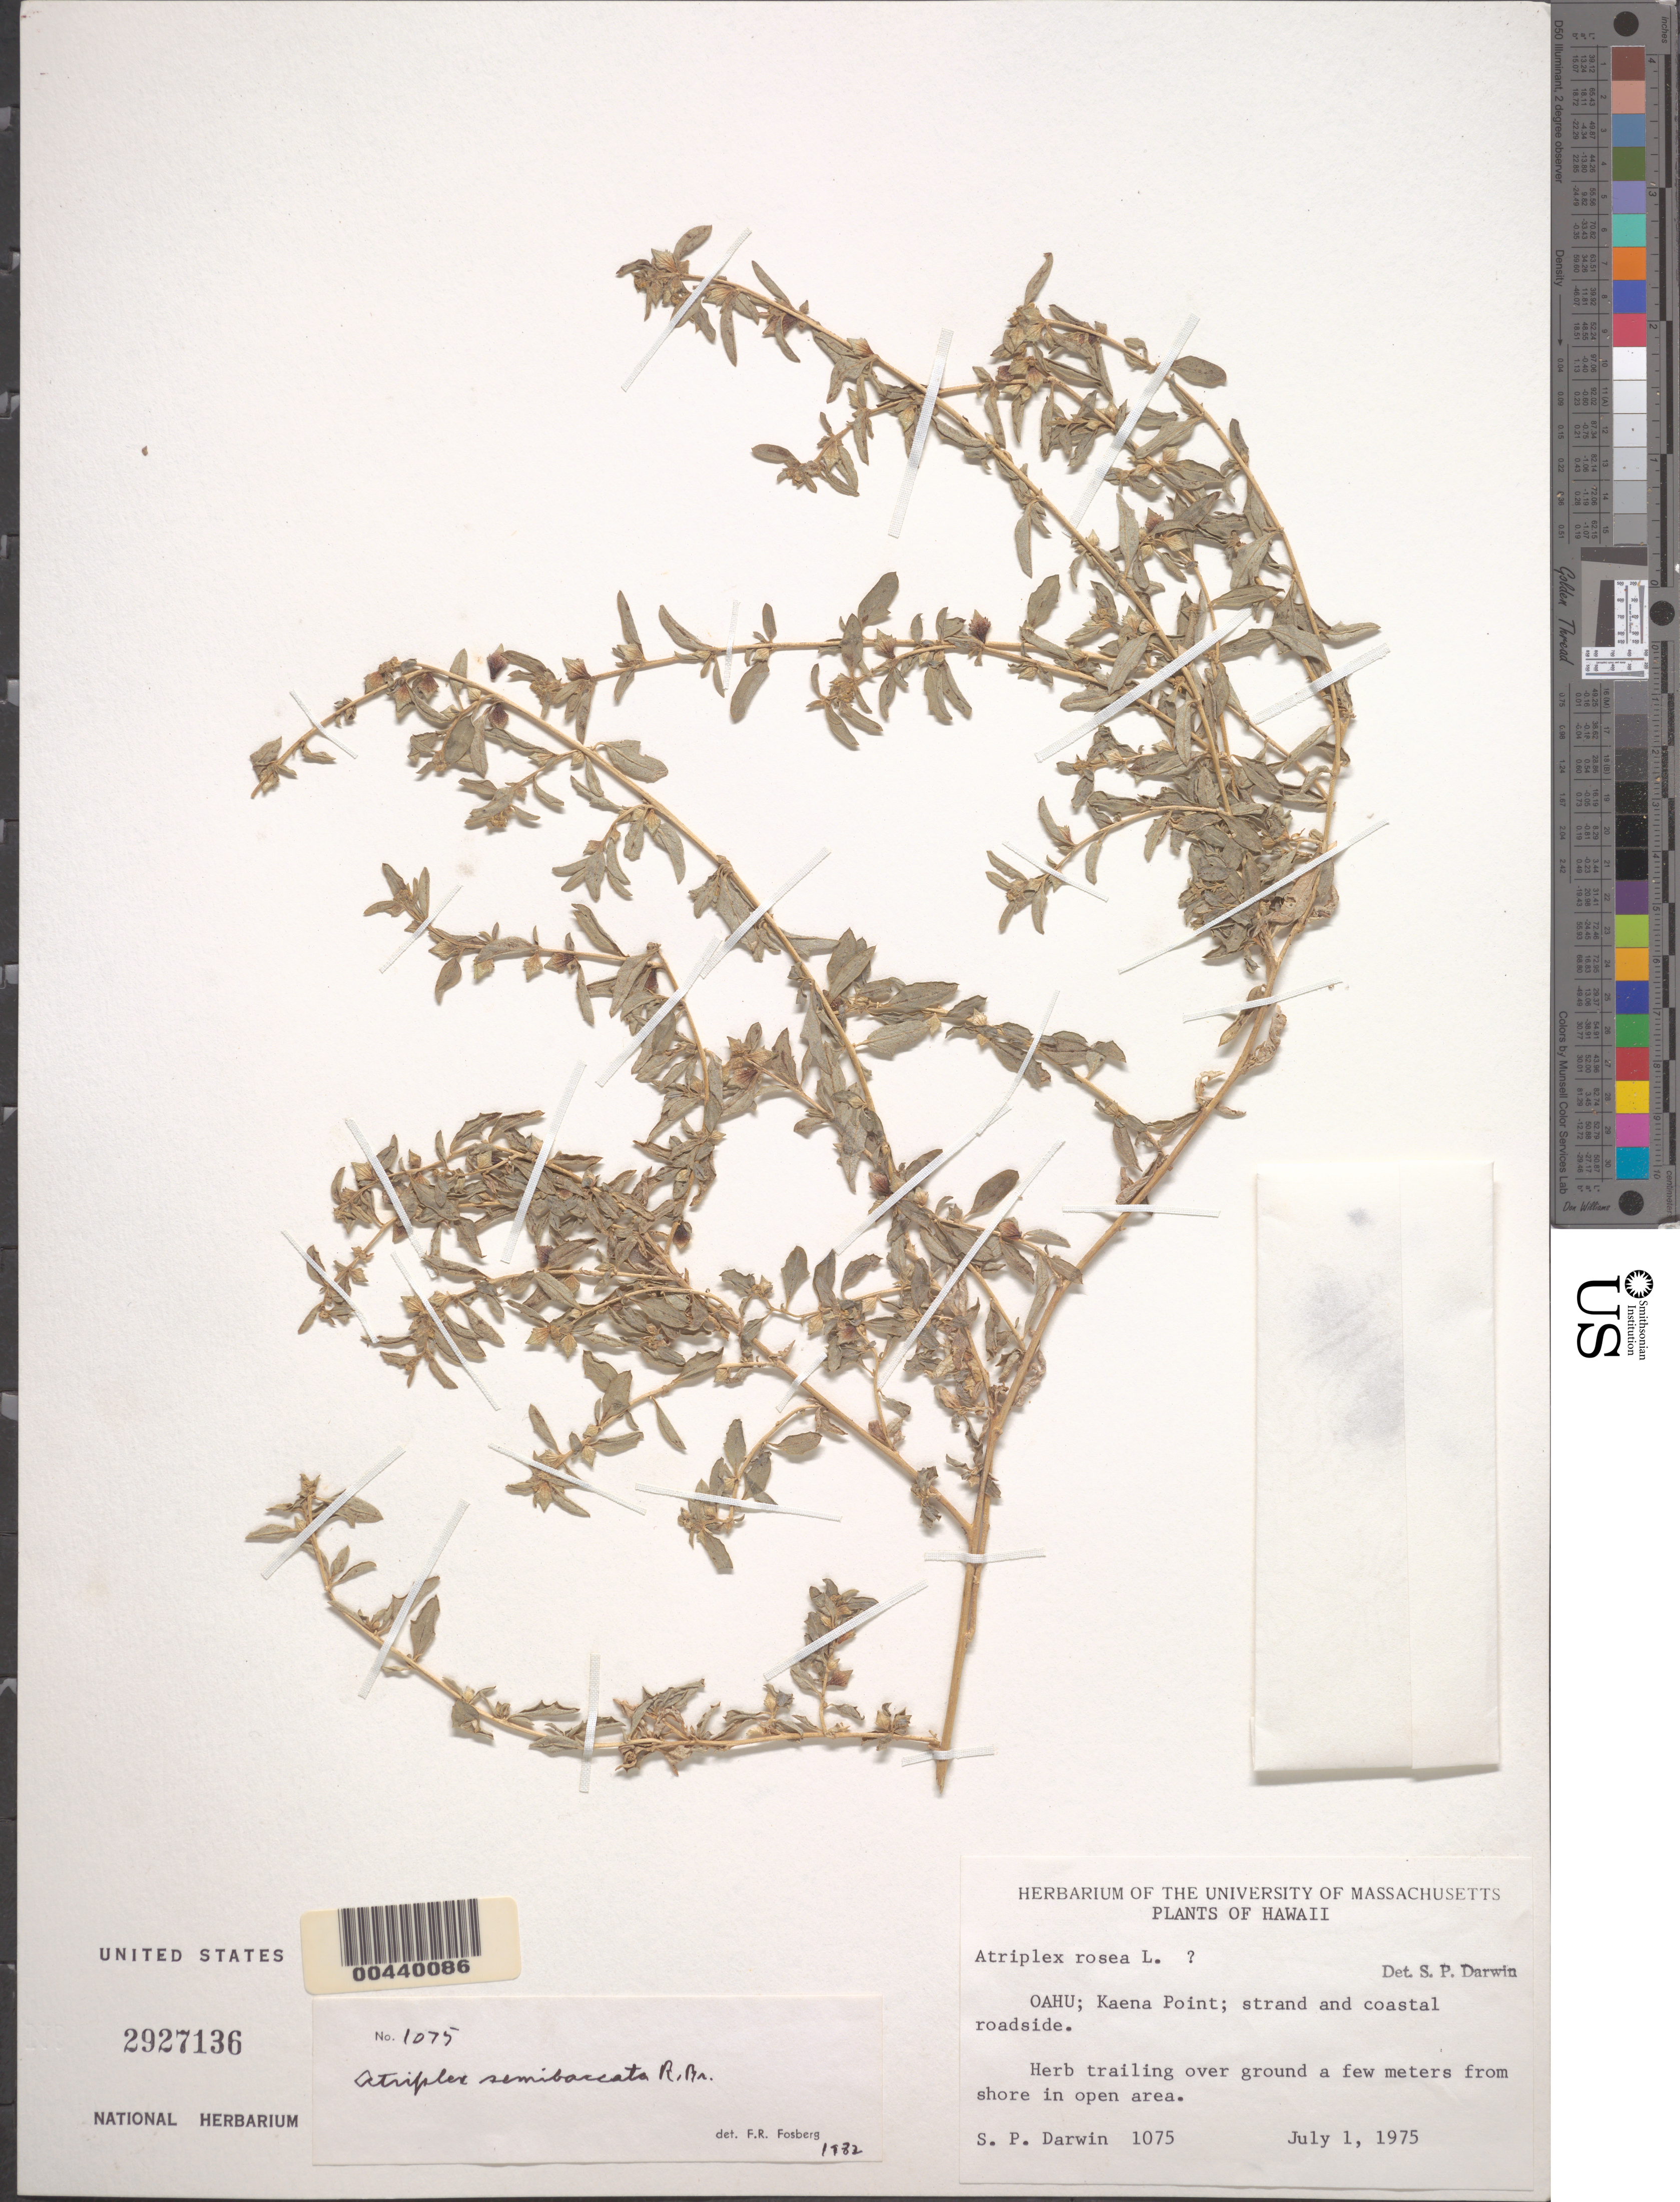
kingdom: Plantae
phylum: Tracheophyta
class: Magnoliopsida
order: Caryophyllales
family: Amaranthaceae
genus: Atriplex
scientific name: Atriplex semibaccata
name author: R. Br.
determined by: Fosberg, F. R.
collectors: S. P. Darwin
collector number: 1075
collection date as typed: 1 Jul 1975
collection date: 1975-07-01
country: United States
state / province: Hawaii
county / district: Honolulu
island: Oahu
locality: Kaena Point, strand and coastal roadside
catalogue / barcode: US 2927136